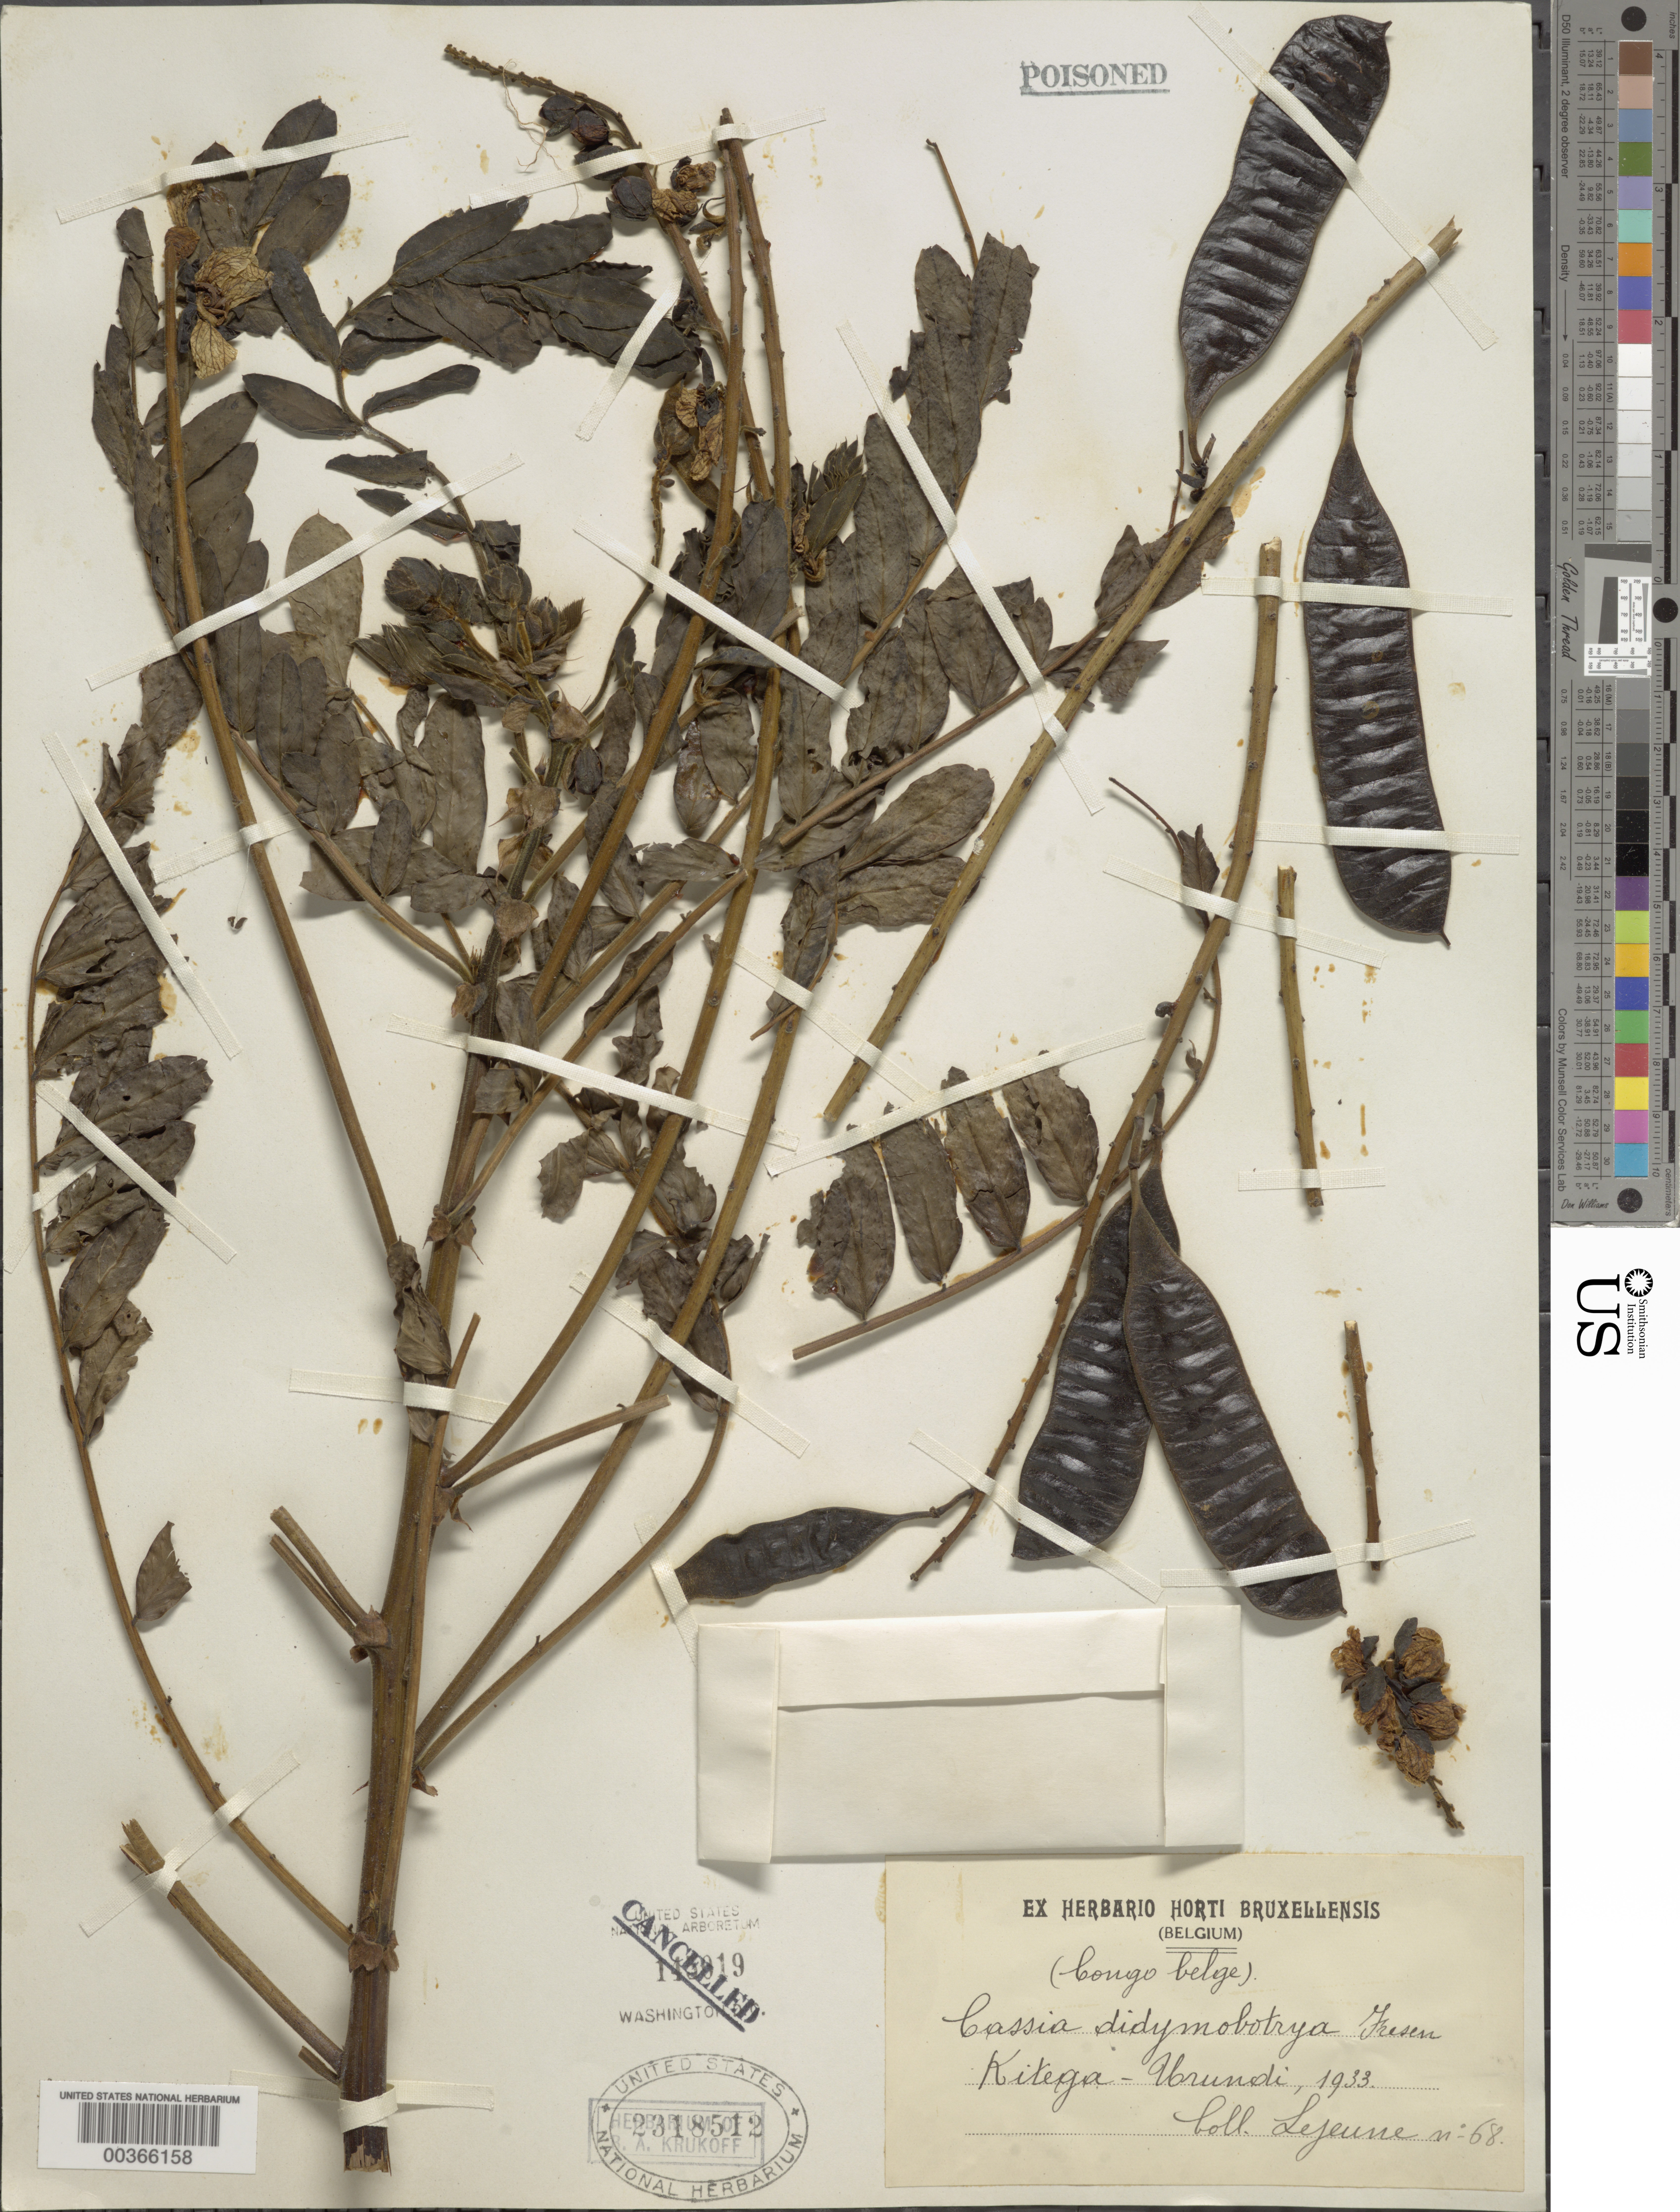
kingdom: Plantae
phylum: Tracheophyta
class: Magnoliopsida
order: Fabales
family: Fabaceae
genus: Senna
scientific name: Senna didymobotrya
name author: (Fresen.) H.S. Irwin & Barneby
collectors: -. Lejeune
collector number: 68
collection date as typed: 1933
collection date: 1933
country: Burundi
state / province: Gitega (?)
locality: Kitega-Urundi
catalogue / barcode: US 2318512